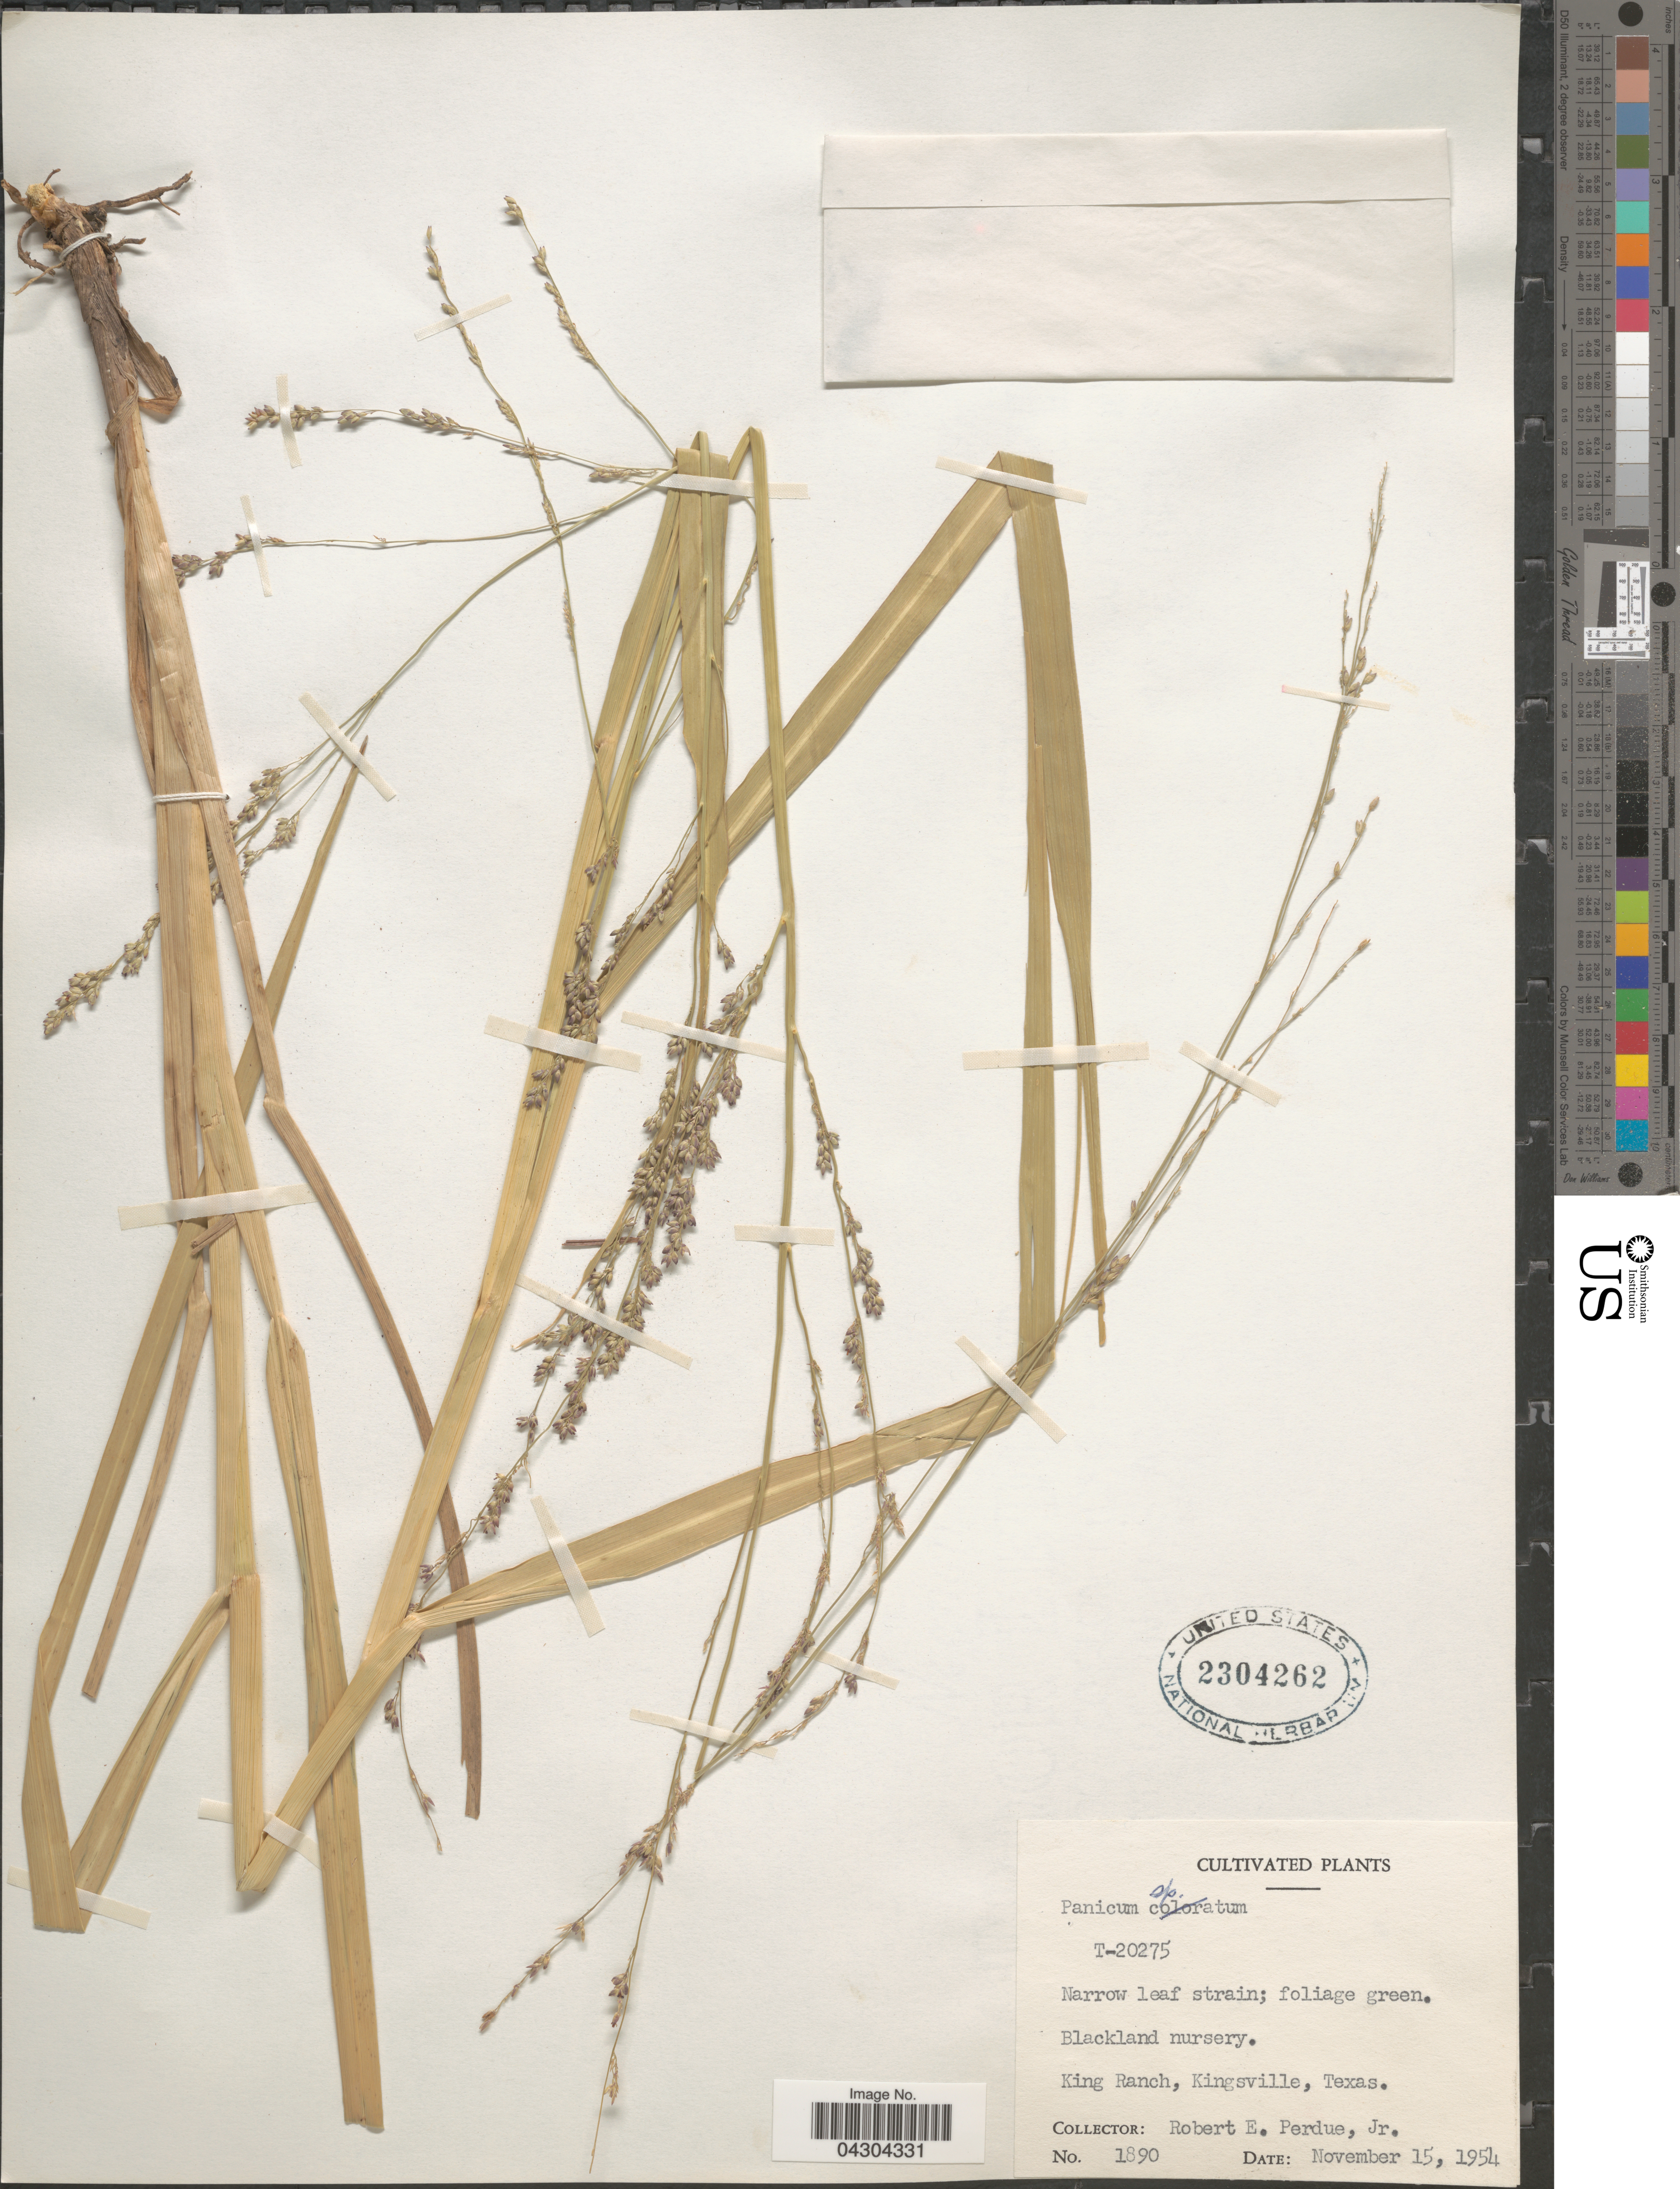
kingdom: Plantae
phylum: Tracheophyta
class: Liliopsida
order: Poales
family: Poaceae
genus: Panicum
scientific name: Panicum sp.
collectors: R. E. Perdue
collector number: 1890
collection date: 1954-11-15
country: Mexico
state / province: Zacatecas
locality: T-20275 [unsure placement] Blackland Nursery. King Ranch, Kingsville.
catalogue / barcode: US 2304262